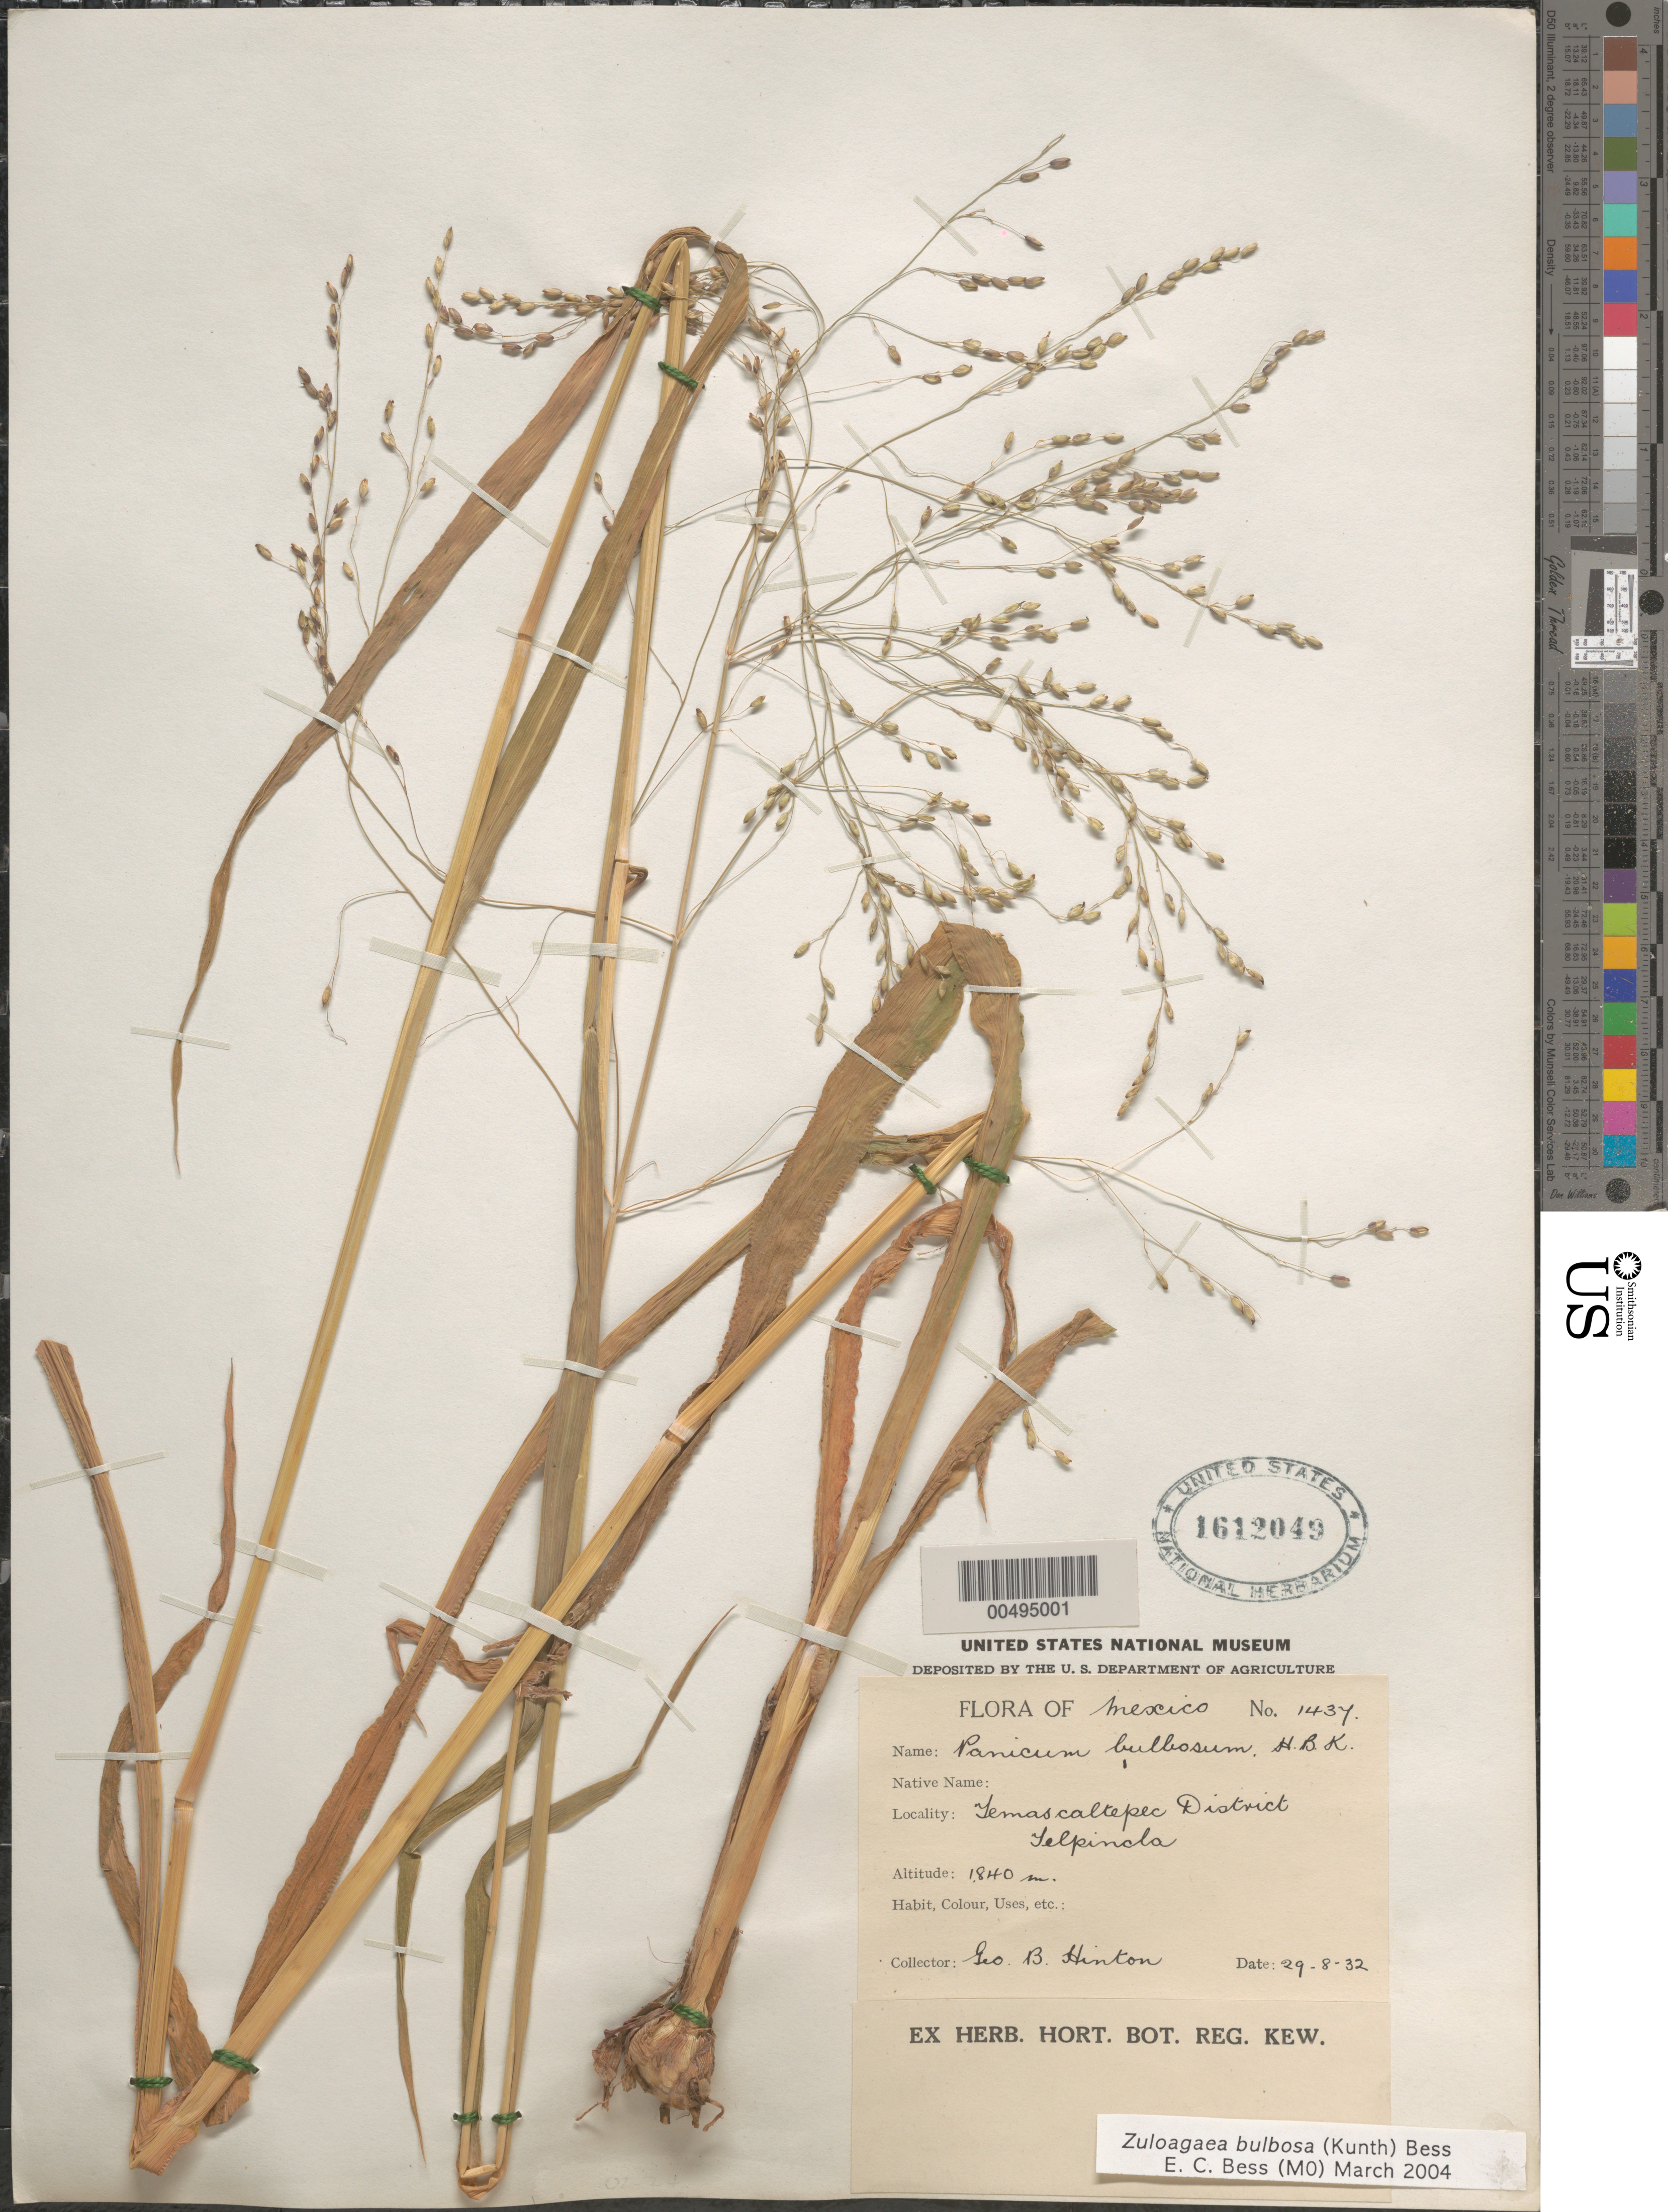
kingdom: Plantae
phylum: Tracheophyta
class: Liliopsida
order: Poales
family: Poaceae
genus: Panicum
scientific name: Panicum bulbosum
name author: Kunth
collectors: G. B. Hinton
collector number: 1434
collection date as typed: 29 Aug 1932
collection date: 1932-08-29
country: Mexico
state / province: México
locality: Temascaltepec Dist, Telpincla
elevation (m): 1840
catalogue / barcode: US 1612049